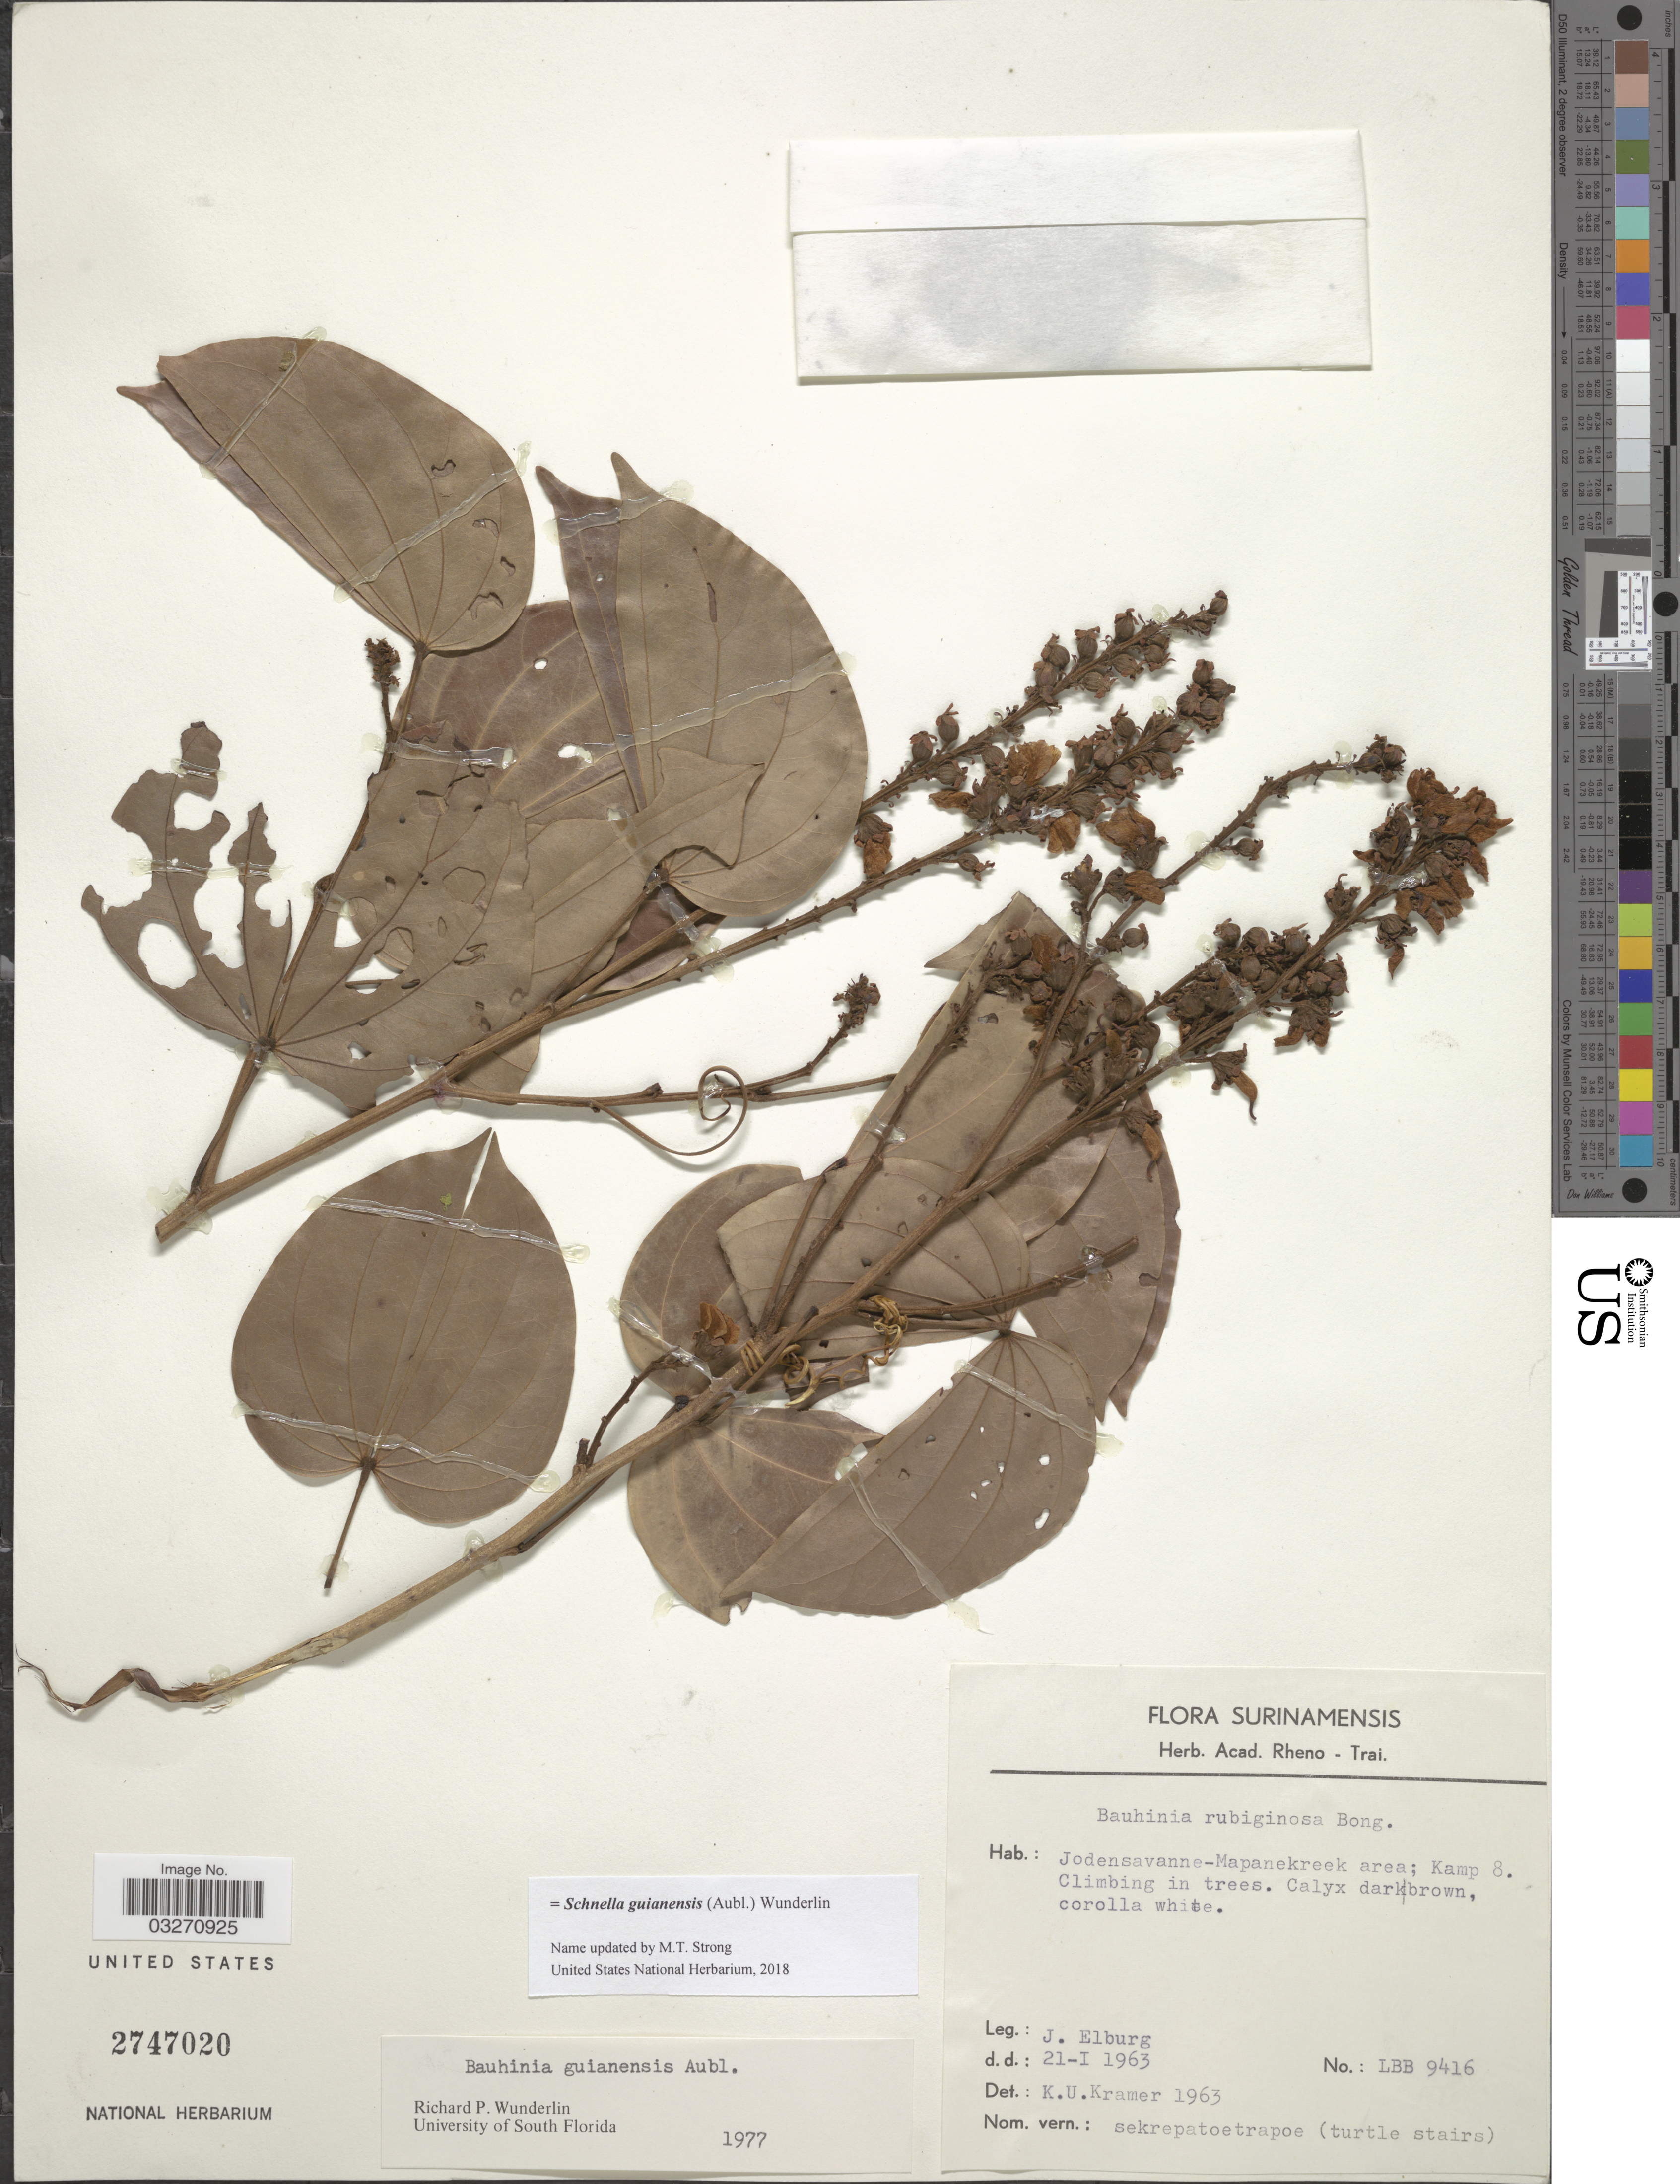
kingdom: Plantae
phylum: Tracheophyta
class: Magnoliopsida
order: Fabales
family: Fabaceae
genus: Schnella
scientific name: Schnella guianensis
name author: (Aubl.) Wunderlin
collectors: J. Elburg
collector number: LBB9416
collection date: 1963-01-21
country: Suriname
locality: Jodensavanne-Mapanekreek area; Kamp 8.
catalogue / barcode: US 2747020